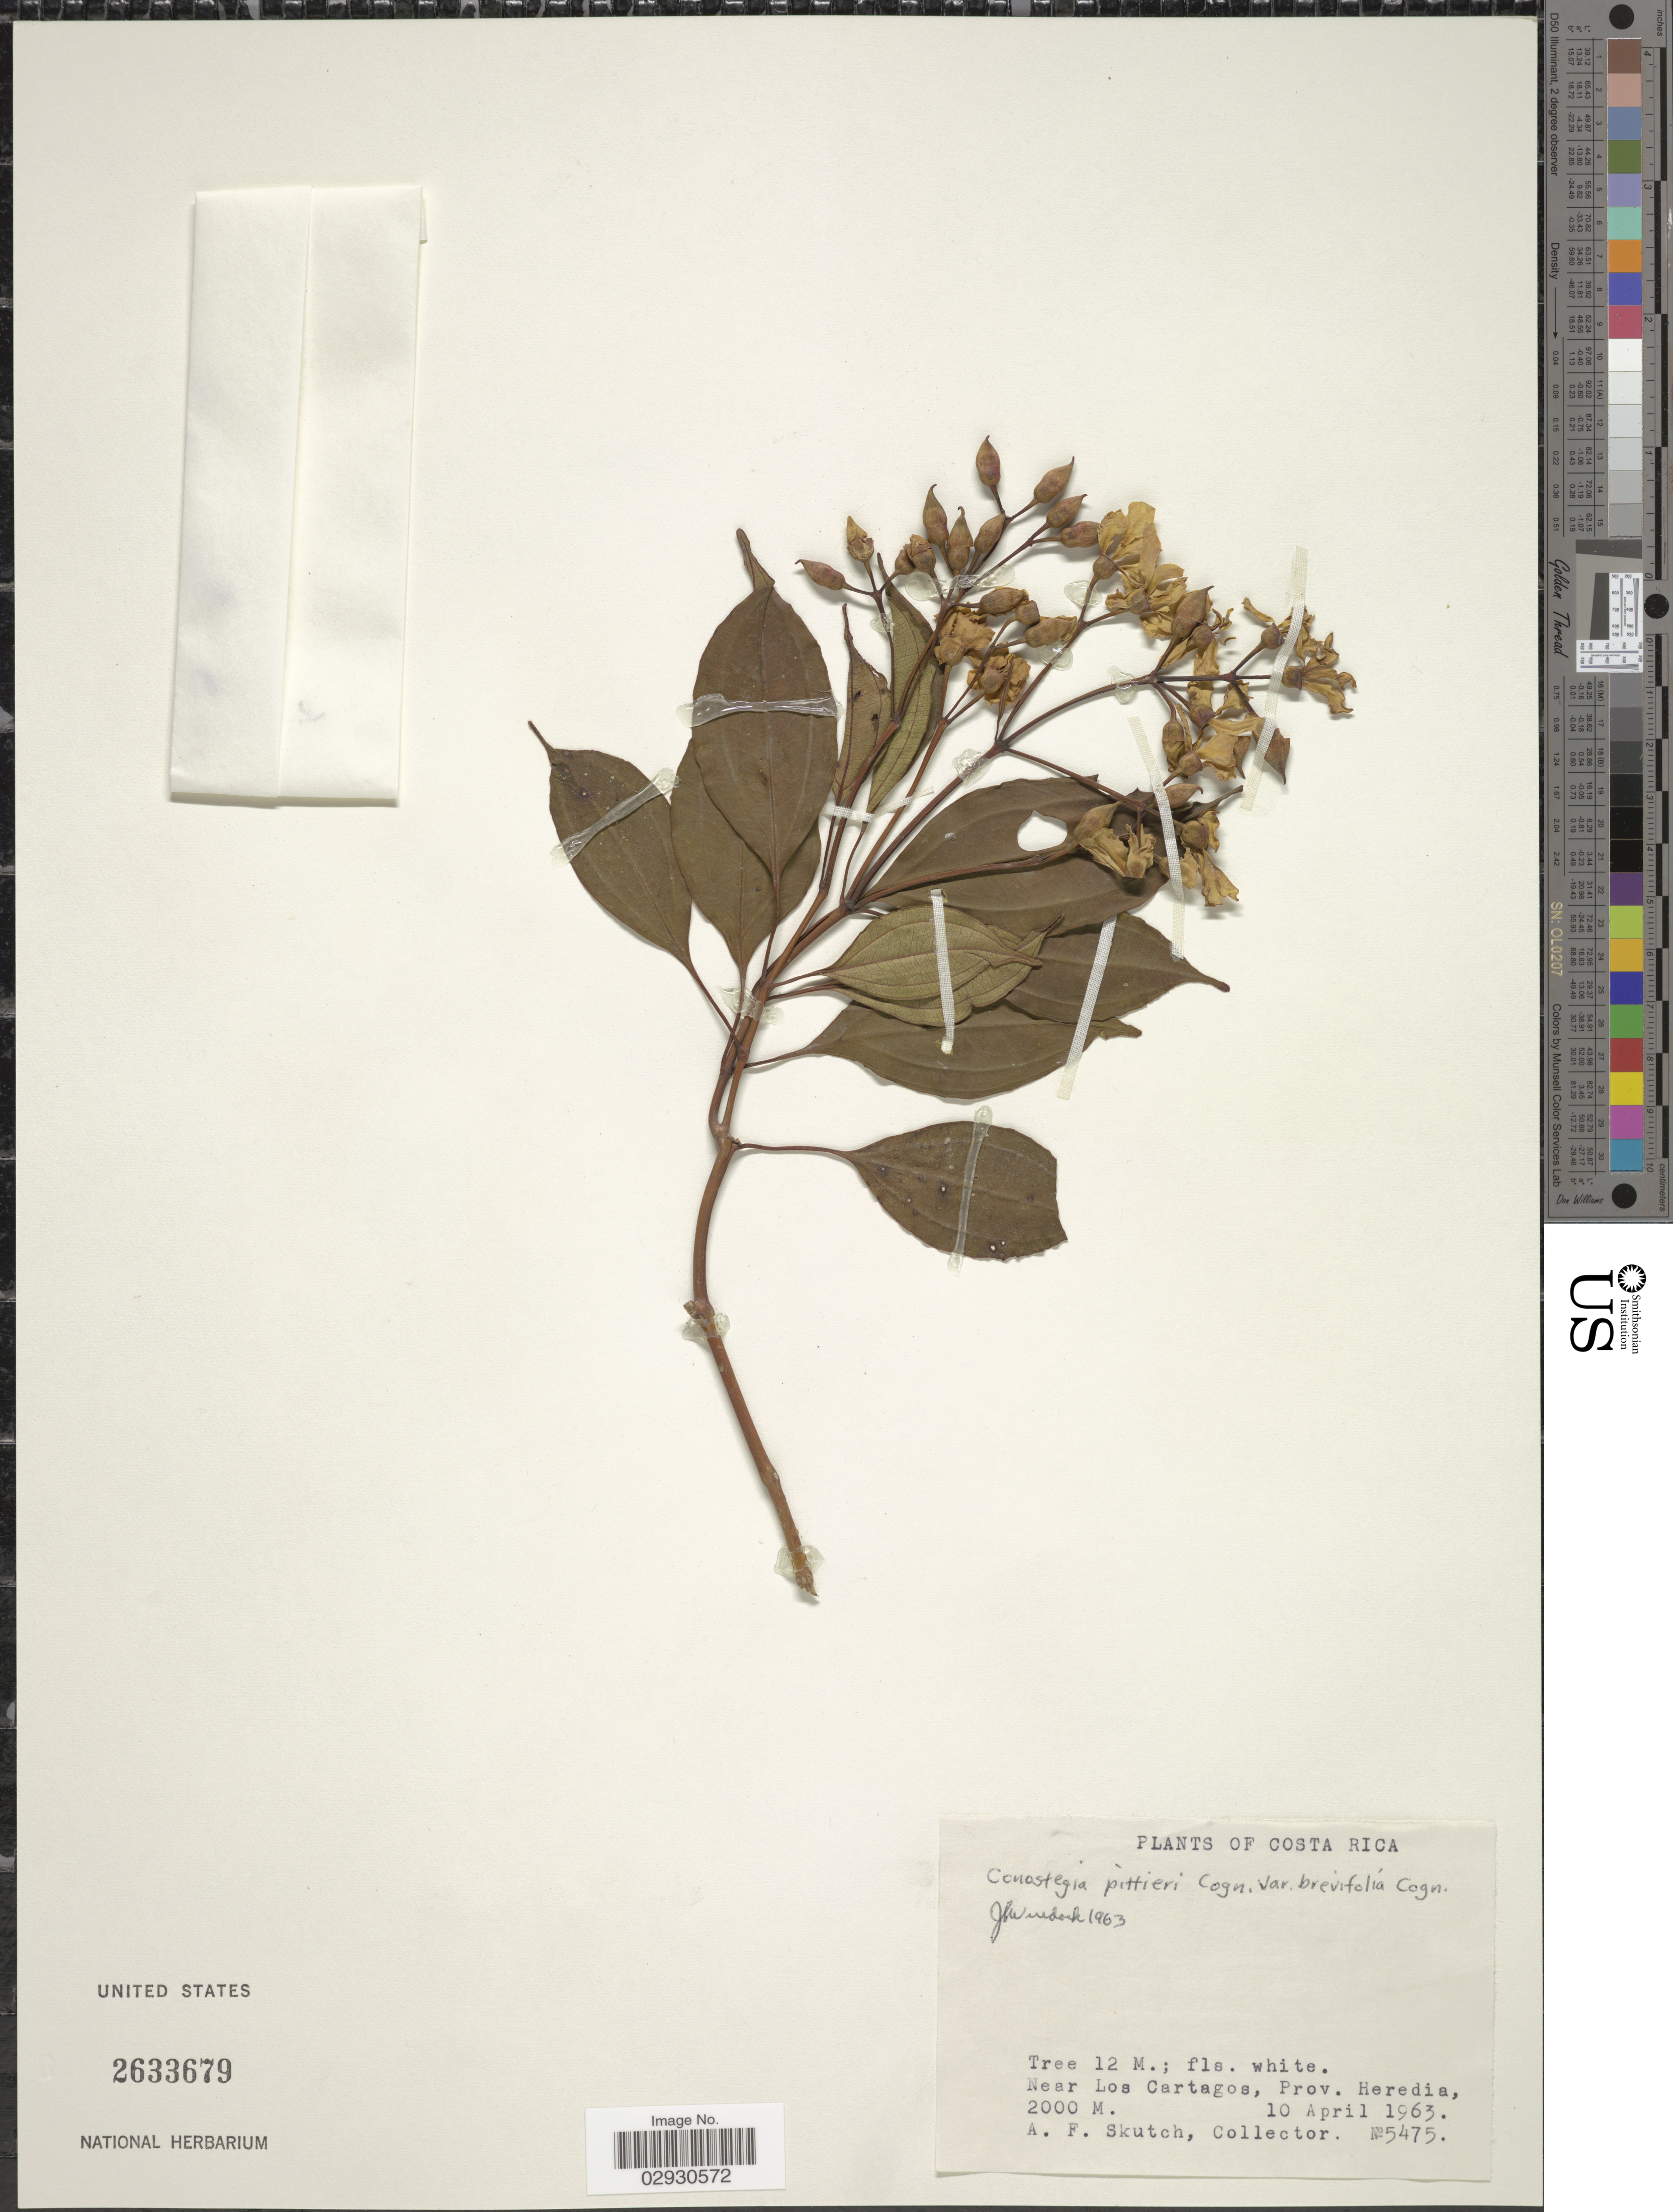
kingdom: Plantae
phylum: Tracheophyta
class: Magnoliopsida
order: Myrtales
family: Melastomataceae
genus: Conostegia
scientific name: Conostegia pittieri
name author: Cogn.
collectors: A. F. Skutch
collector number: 5475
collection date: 1963-04-10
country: Costa Rica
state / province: Heredia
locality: Near Los Cartagos.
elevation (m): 2000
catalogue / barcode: US 2633679